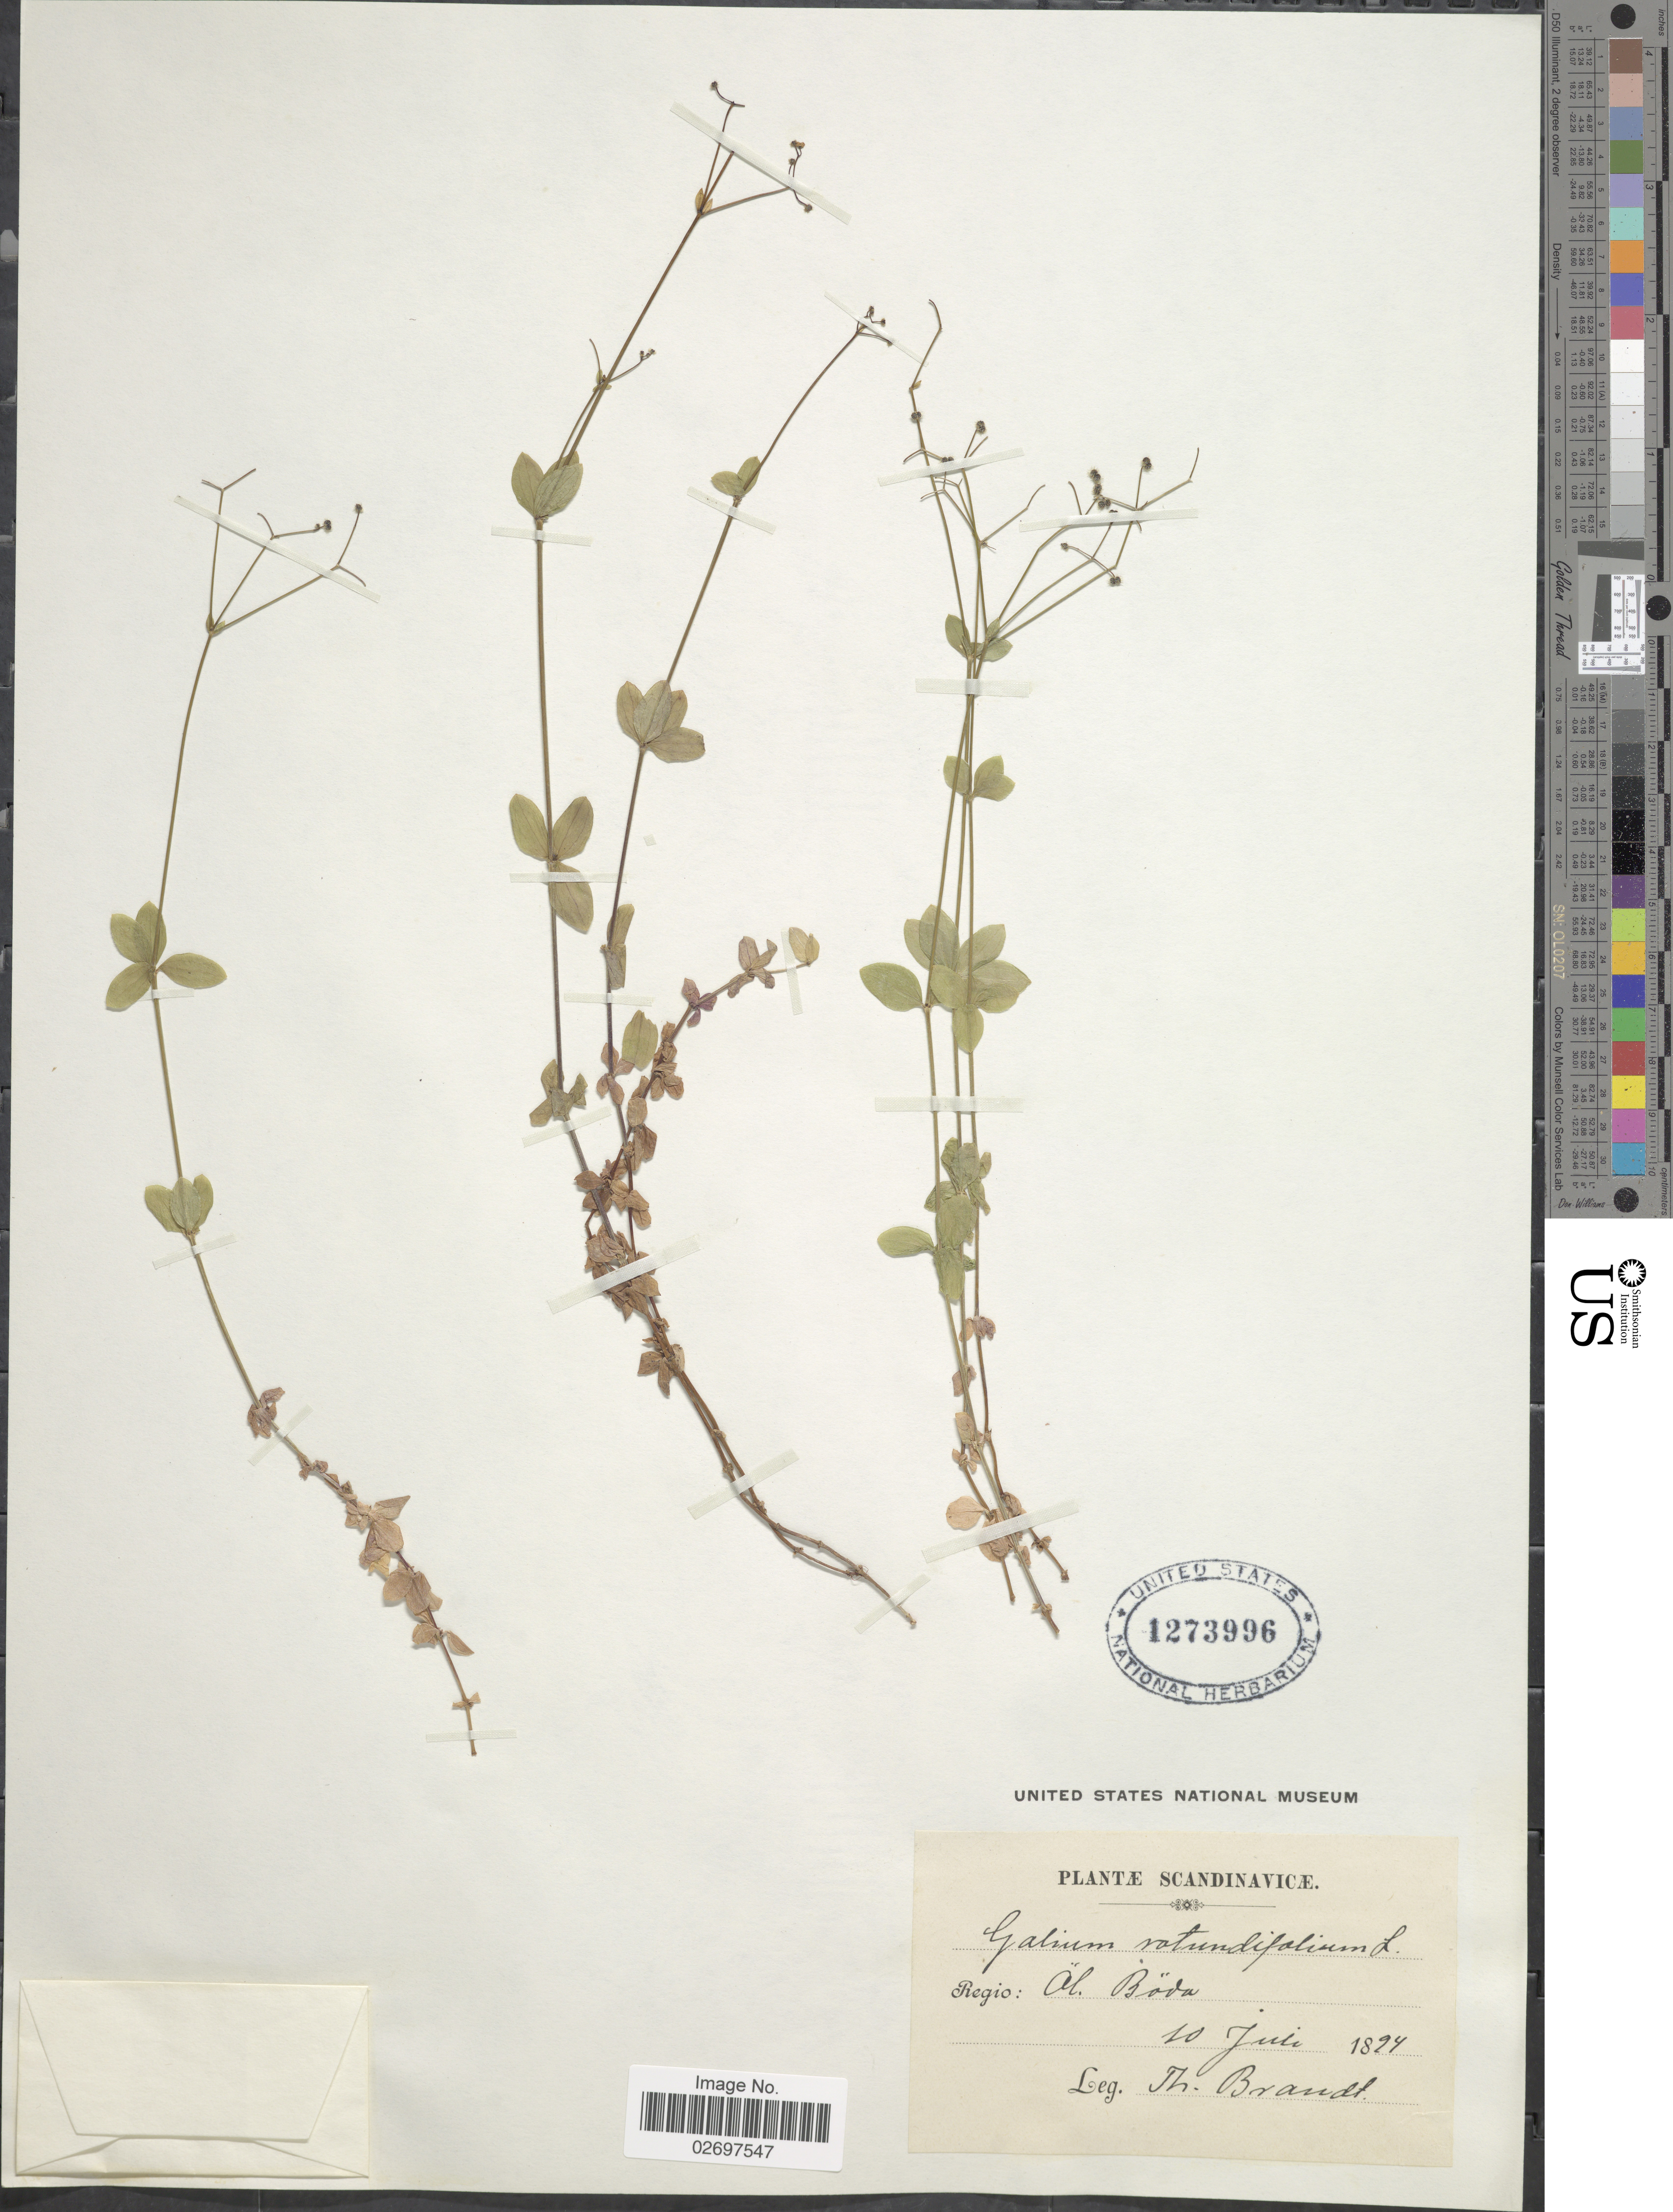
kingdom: Plantae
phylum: Tracheophyta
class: Magnoliopsida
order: Gentianales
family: Rubiaceae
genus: Galium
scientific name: Galium rotundifolium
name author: L.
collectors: T. Brandt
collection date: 1894-07-10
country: Sweden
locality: Scandinavicae. Regio: Al. Böda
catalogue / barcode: US 1273996